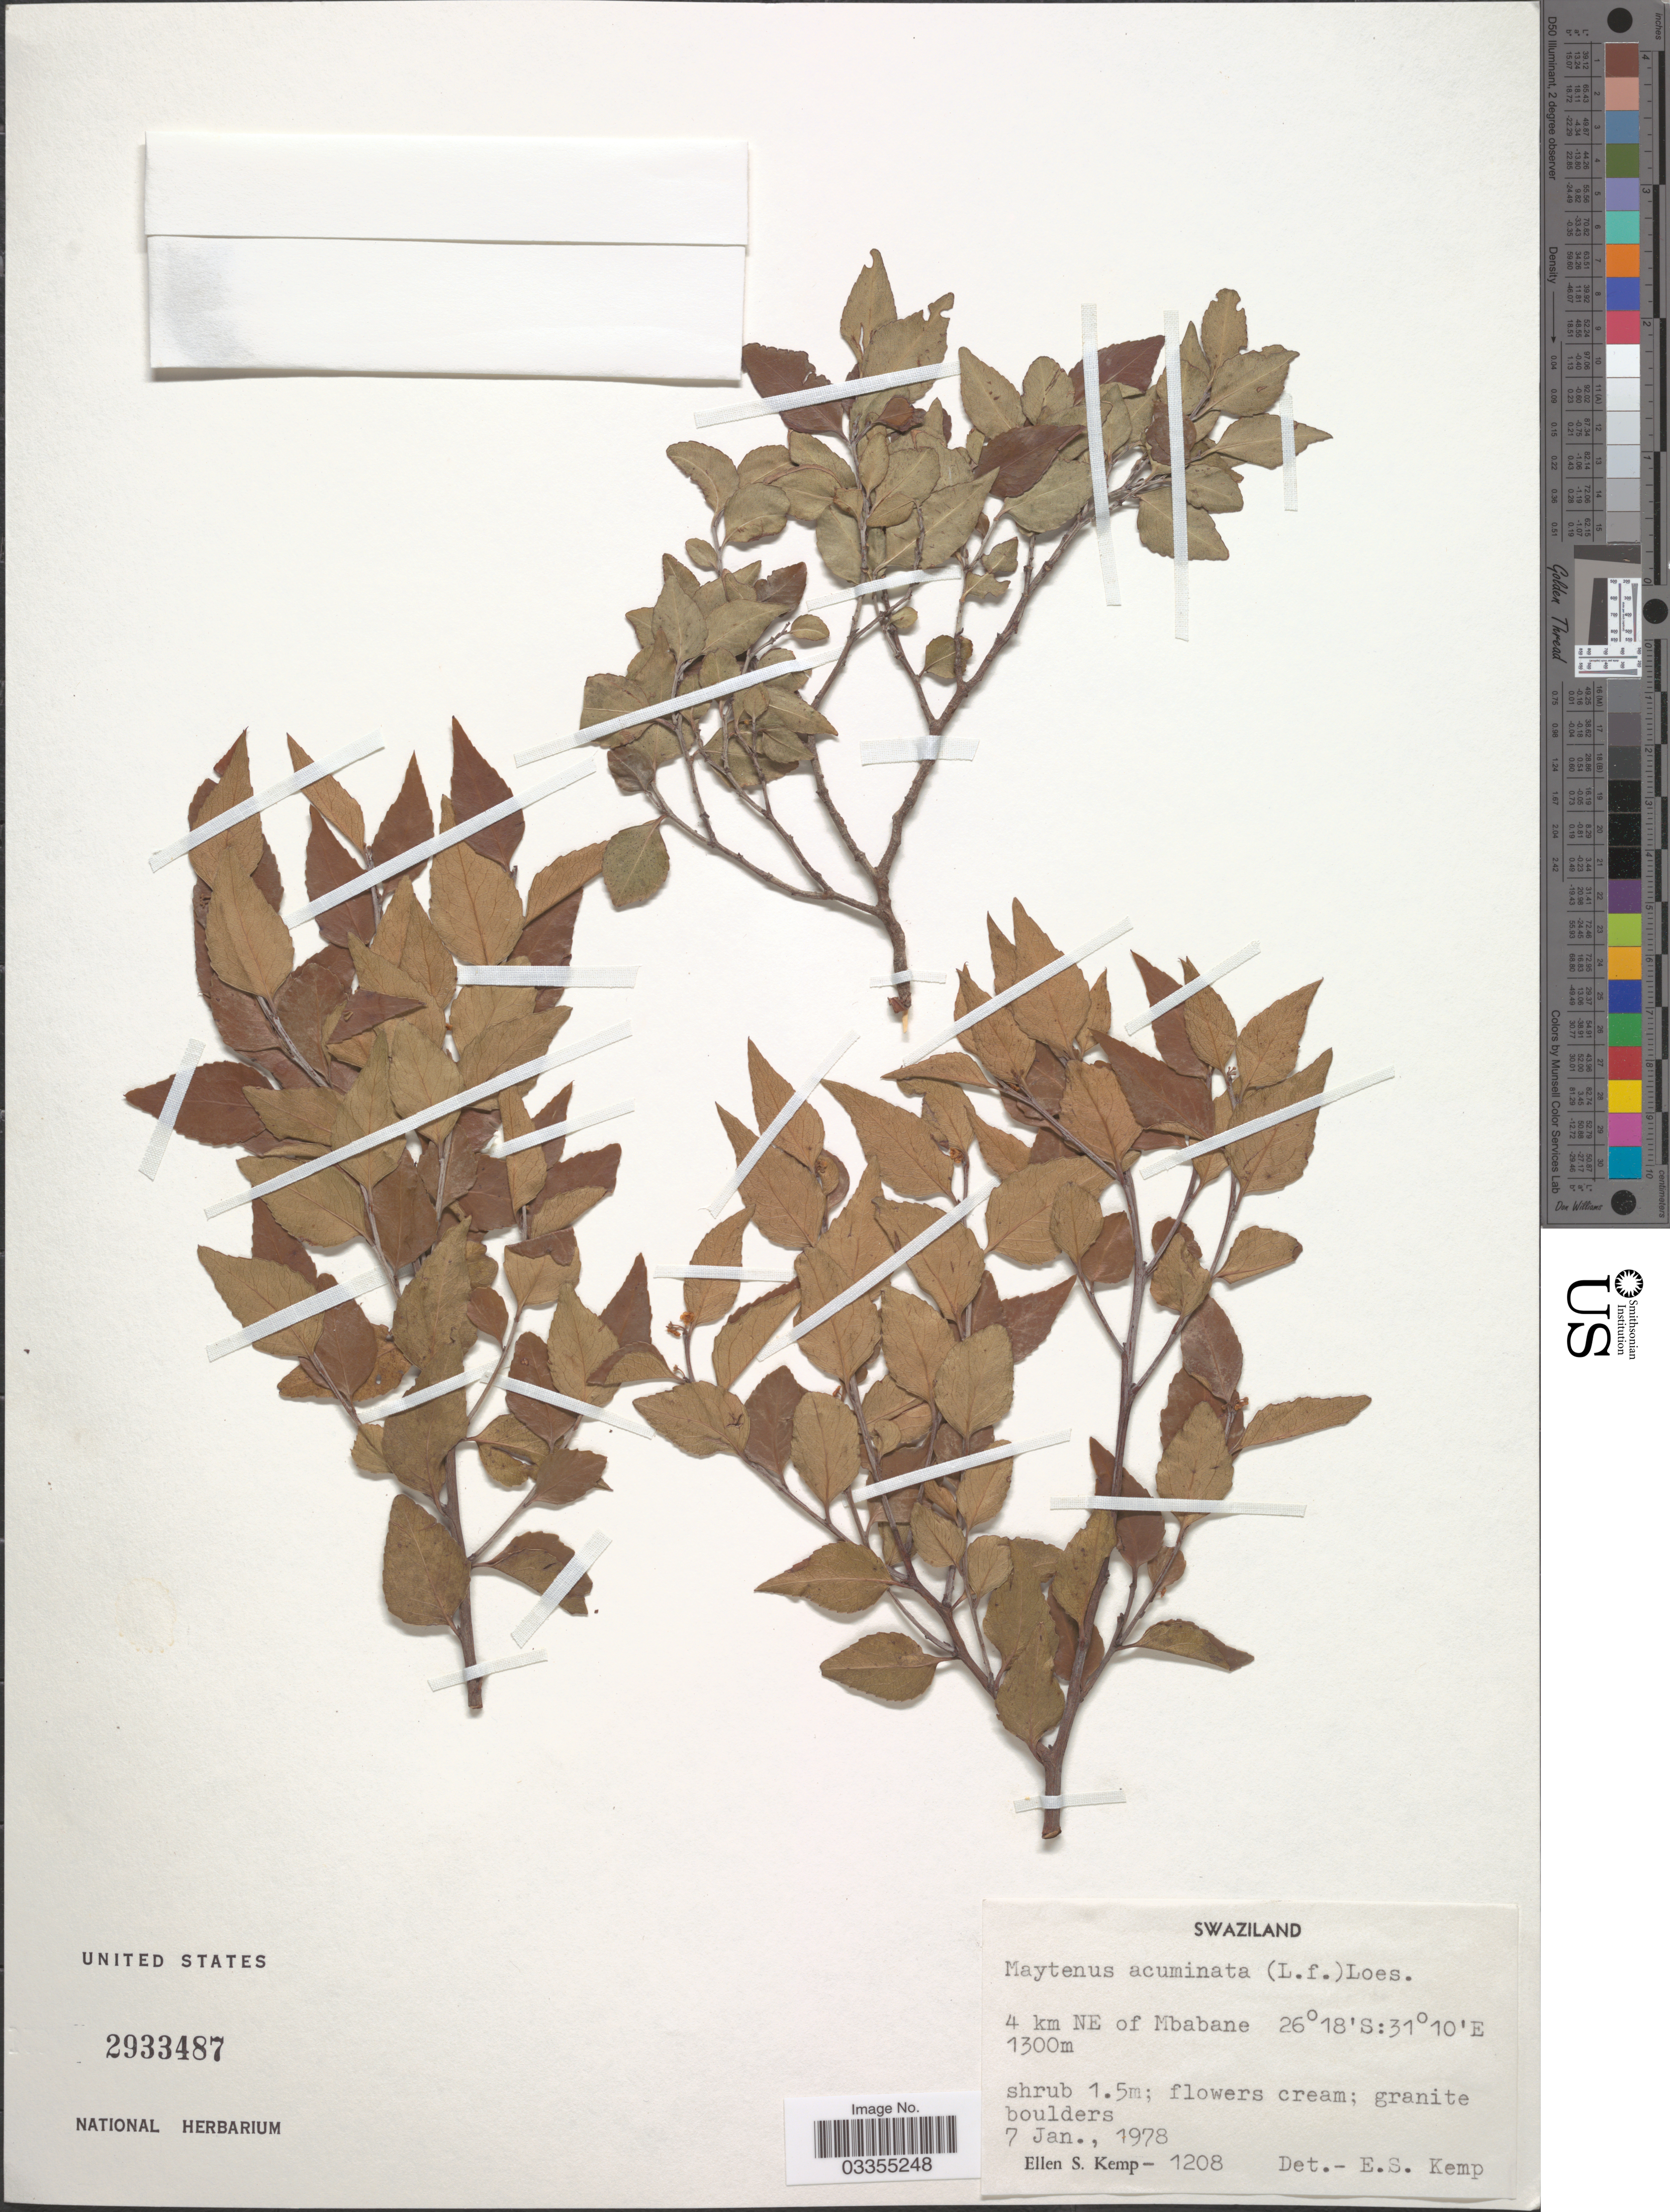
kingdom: Plantae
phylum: Tracheophyta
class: Magnoliopsida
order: Celastrales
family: Celastraceae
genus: Maytenus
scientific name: Maytenus acuminata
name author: (L. f.) Loes.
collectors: E. S. Kemp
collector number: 1208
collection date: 1978-01-07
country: Eswatini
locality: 4 km NE of Mbabane.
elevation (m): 1300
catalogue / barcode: US 2933487